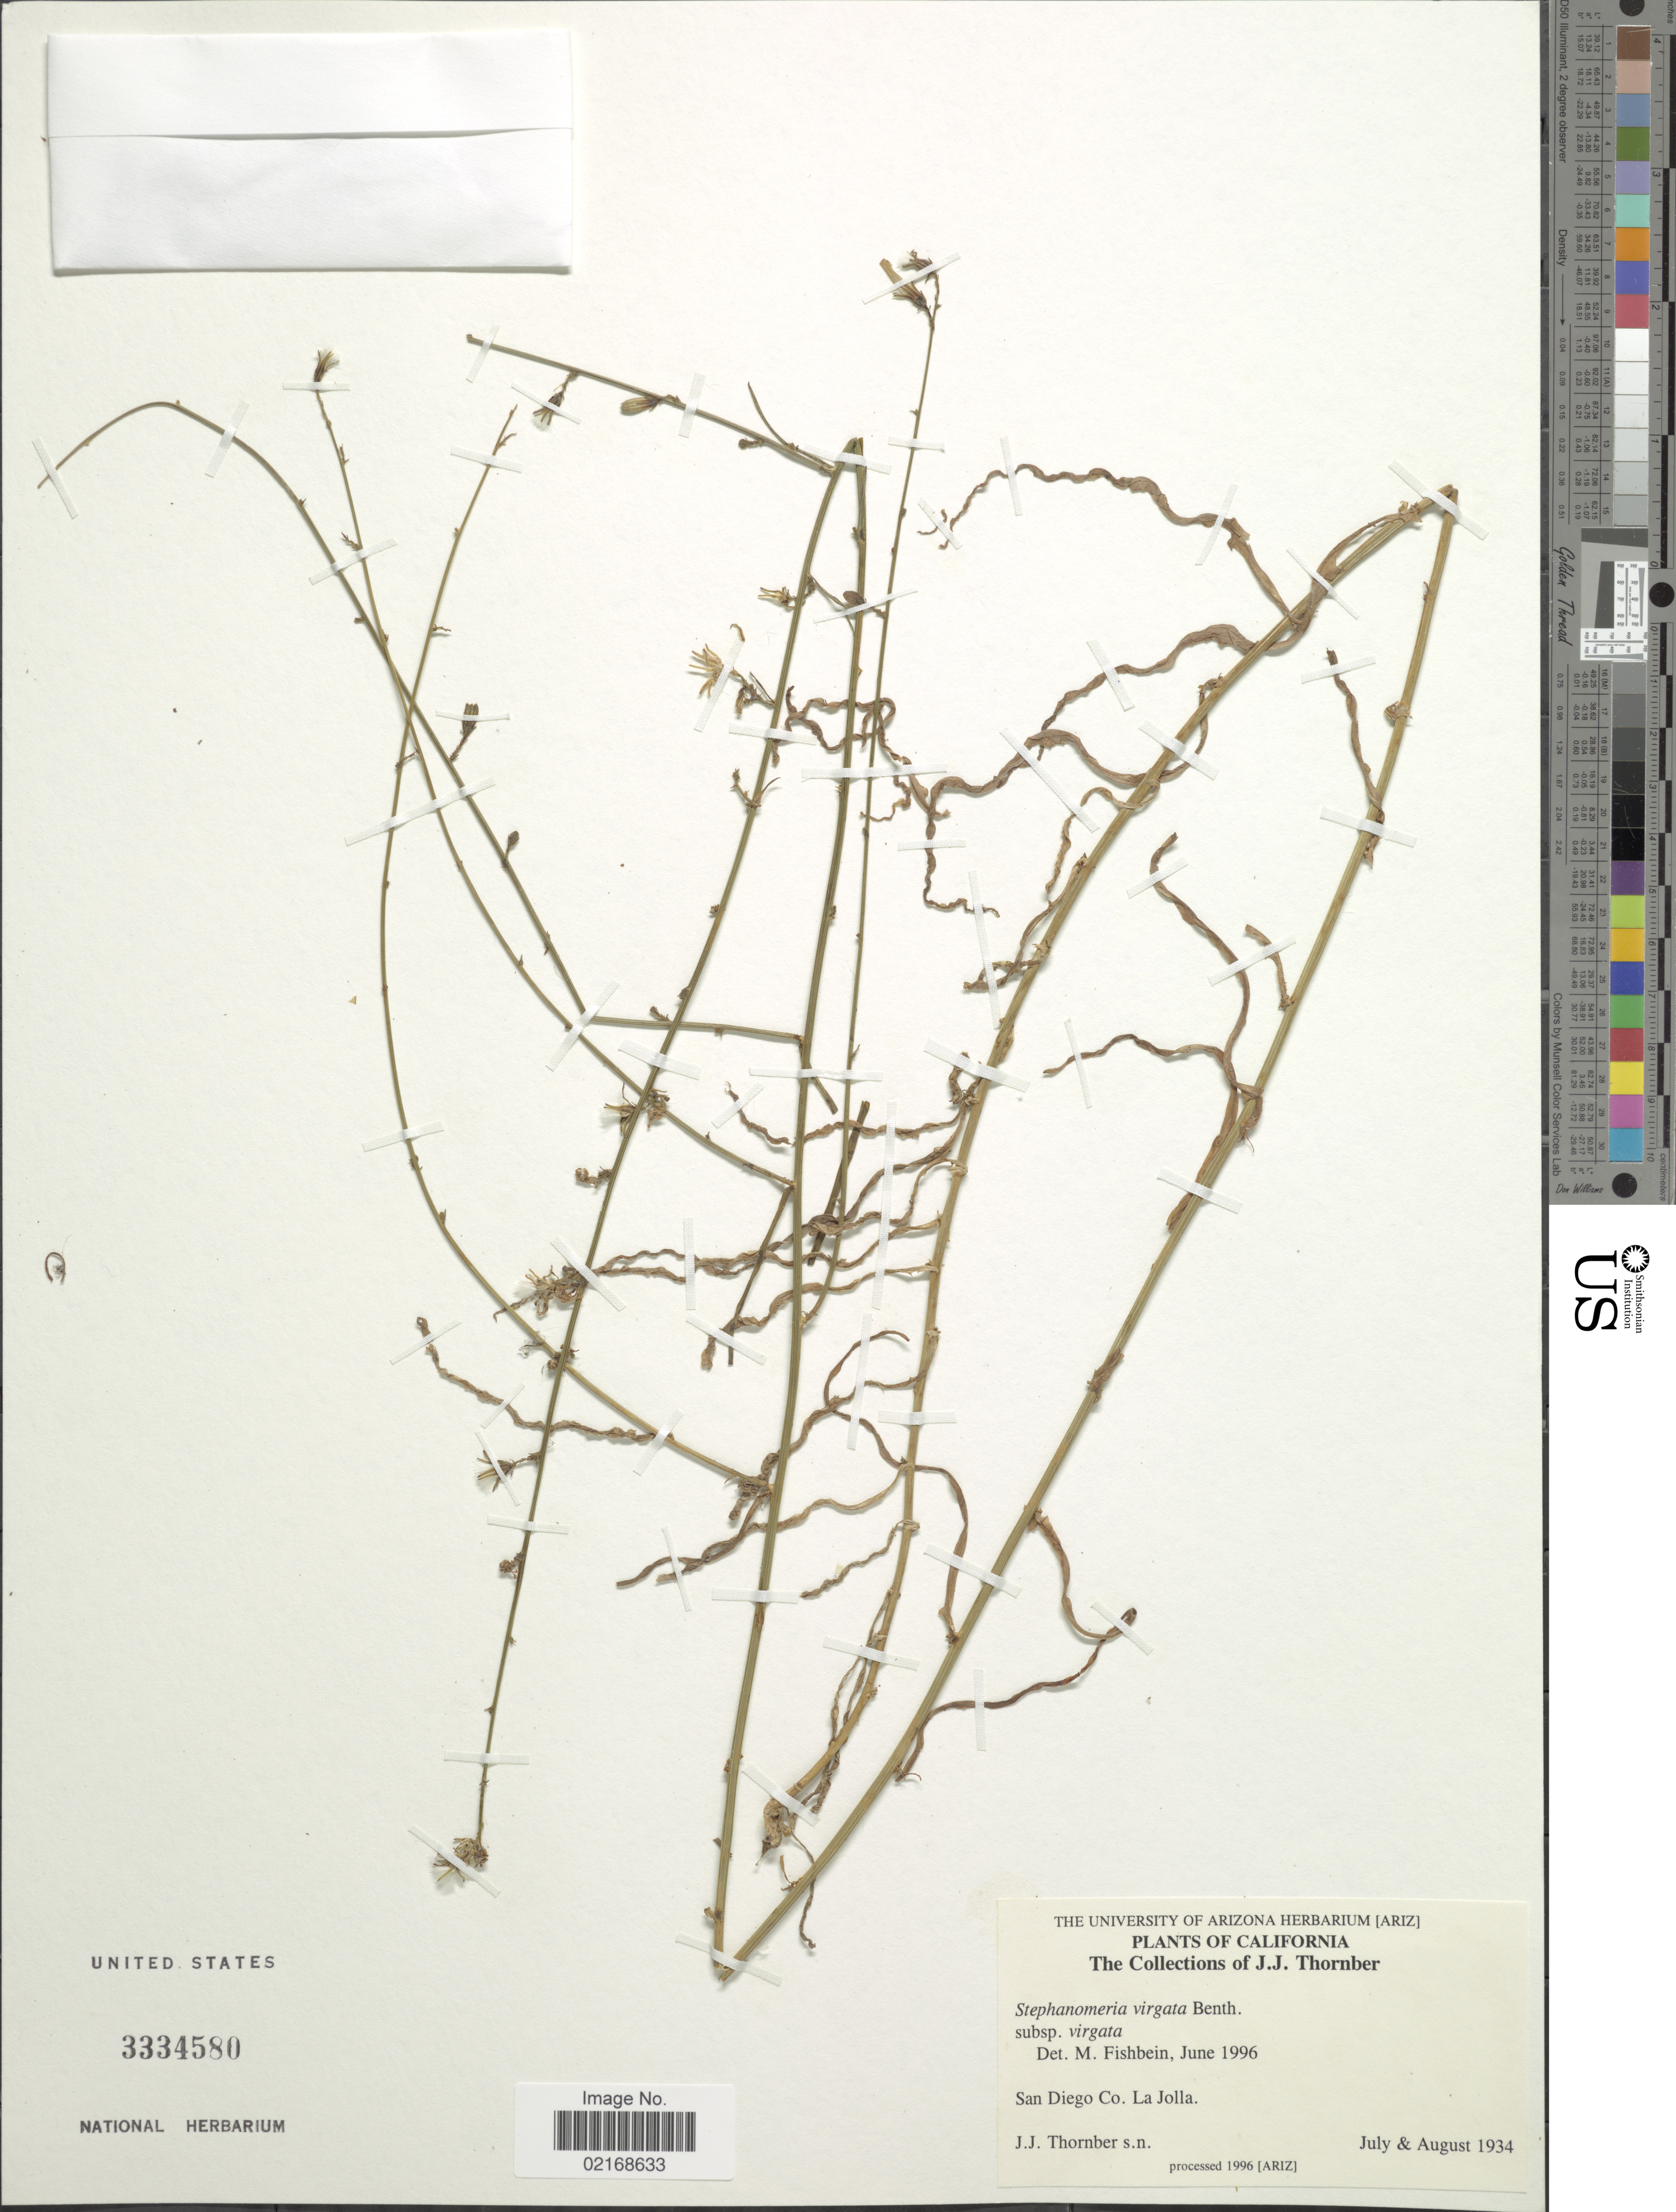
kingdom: Plantae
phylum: Tracheophyta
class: Magnoliopsida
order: Asterales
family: Asteraceae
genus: Stephanomeria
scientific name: Stephanomeria virgata subsp. virgata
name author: Benth.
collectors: J. Thornber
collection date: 1934-07/1934-08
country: United States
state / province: California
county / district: San Diego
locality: La Jolla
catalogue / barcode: US 3334580